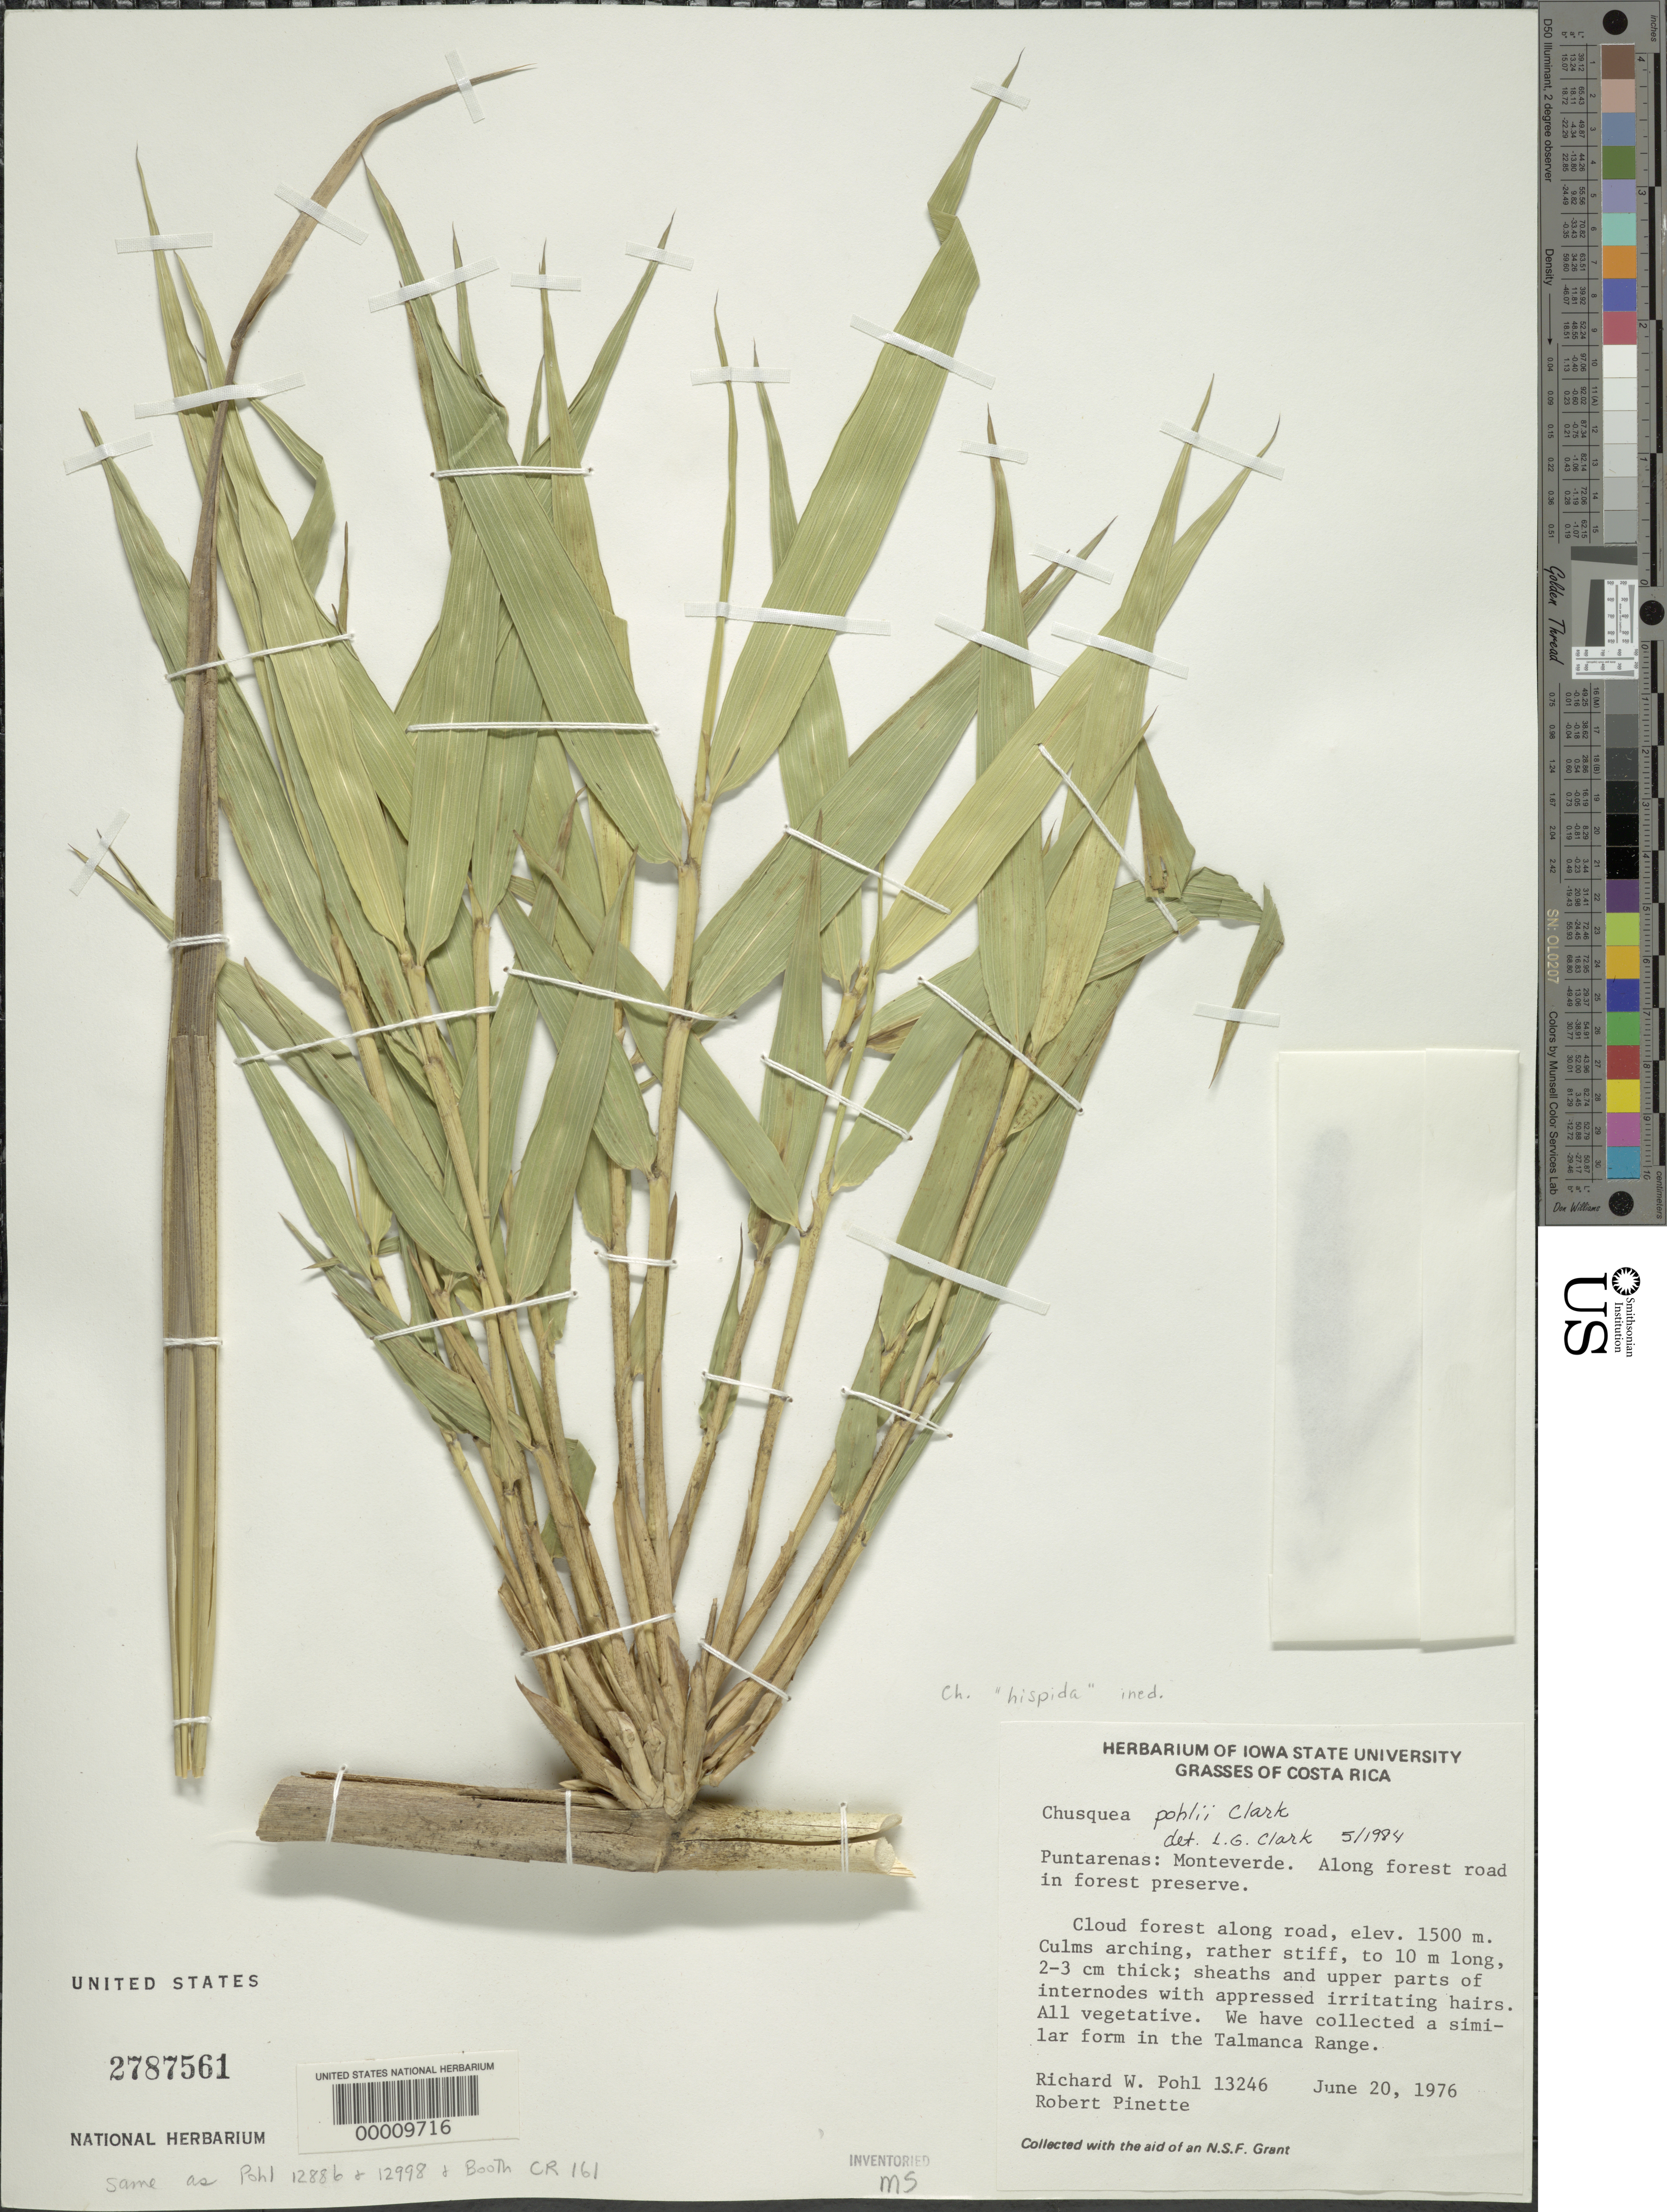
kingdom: Plantae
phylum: Tracheophyta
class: Liliopsida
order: Poales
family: Poaceae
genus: Chusquea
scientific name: Chusquea pohlii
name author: L.G. Clark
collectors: R. W. Pohl & R. Pinette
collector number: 13246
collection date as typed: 20 Jun 1976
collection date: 1976-06-20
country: Costa Rica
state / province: Puntarenas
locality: Monteverde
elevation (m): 1500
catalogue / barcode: US 2787561